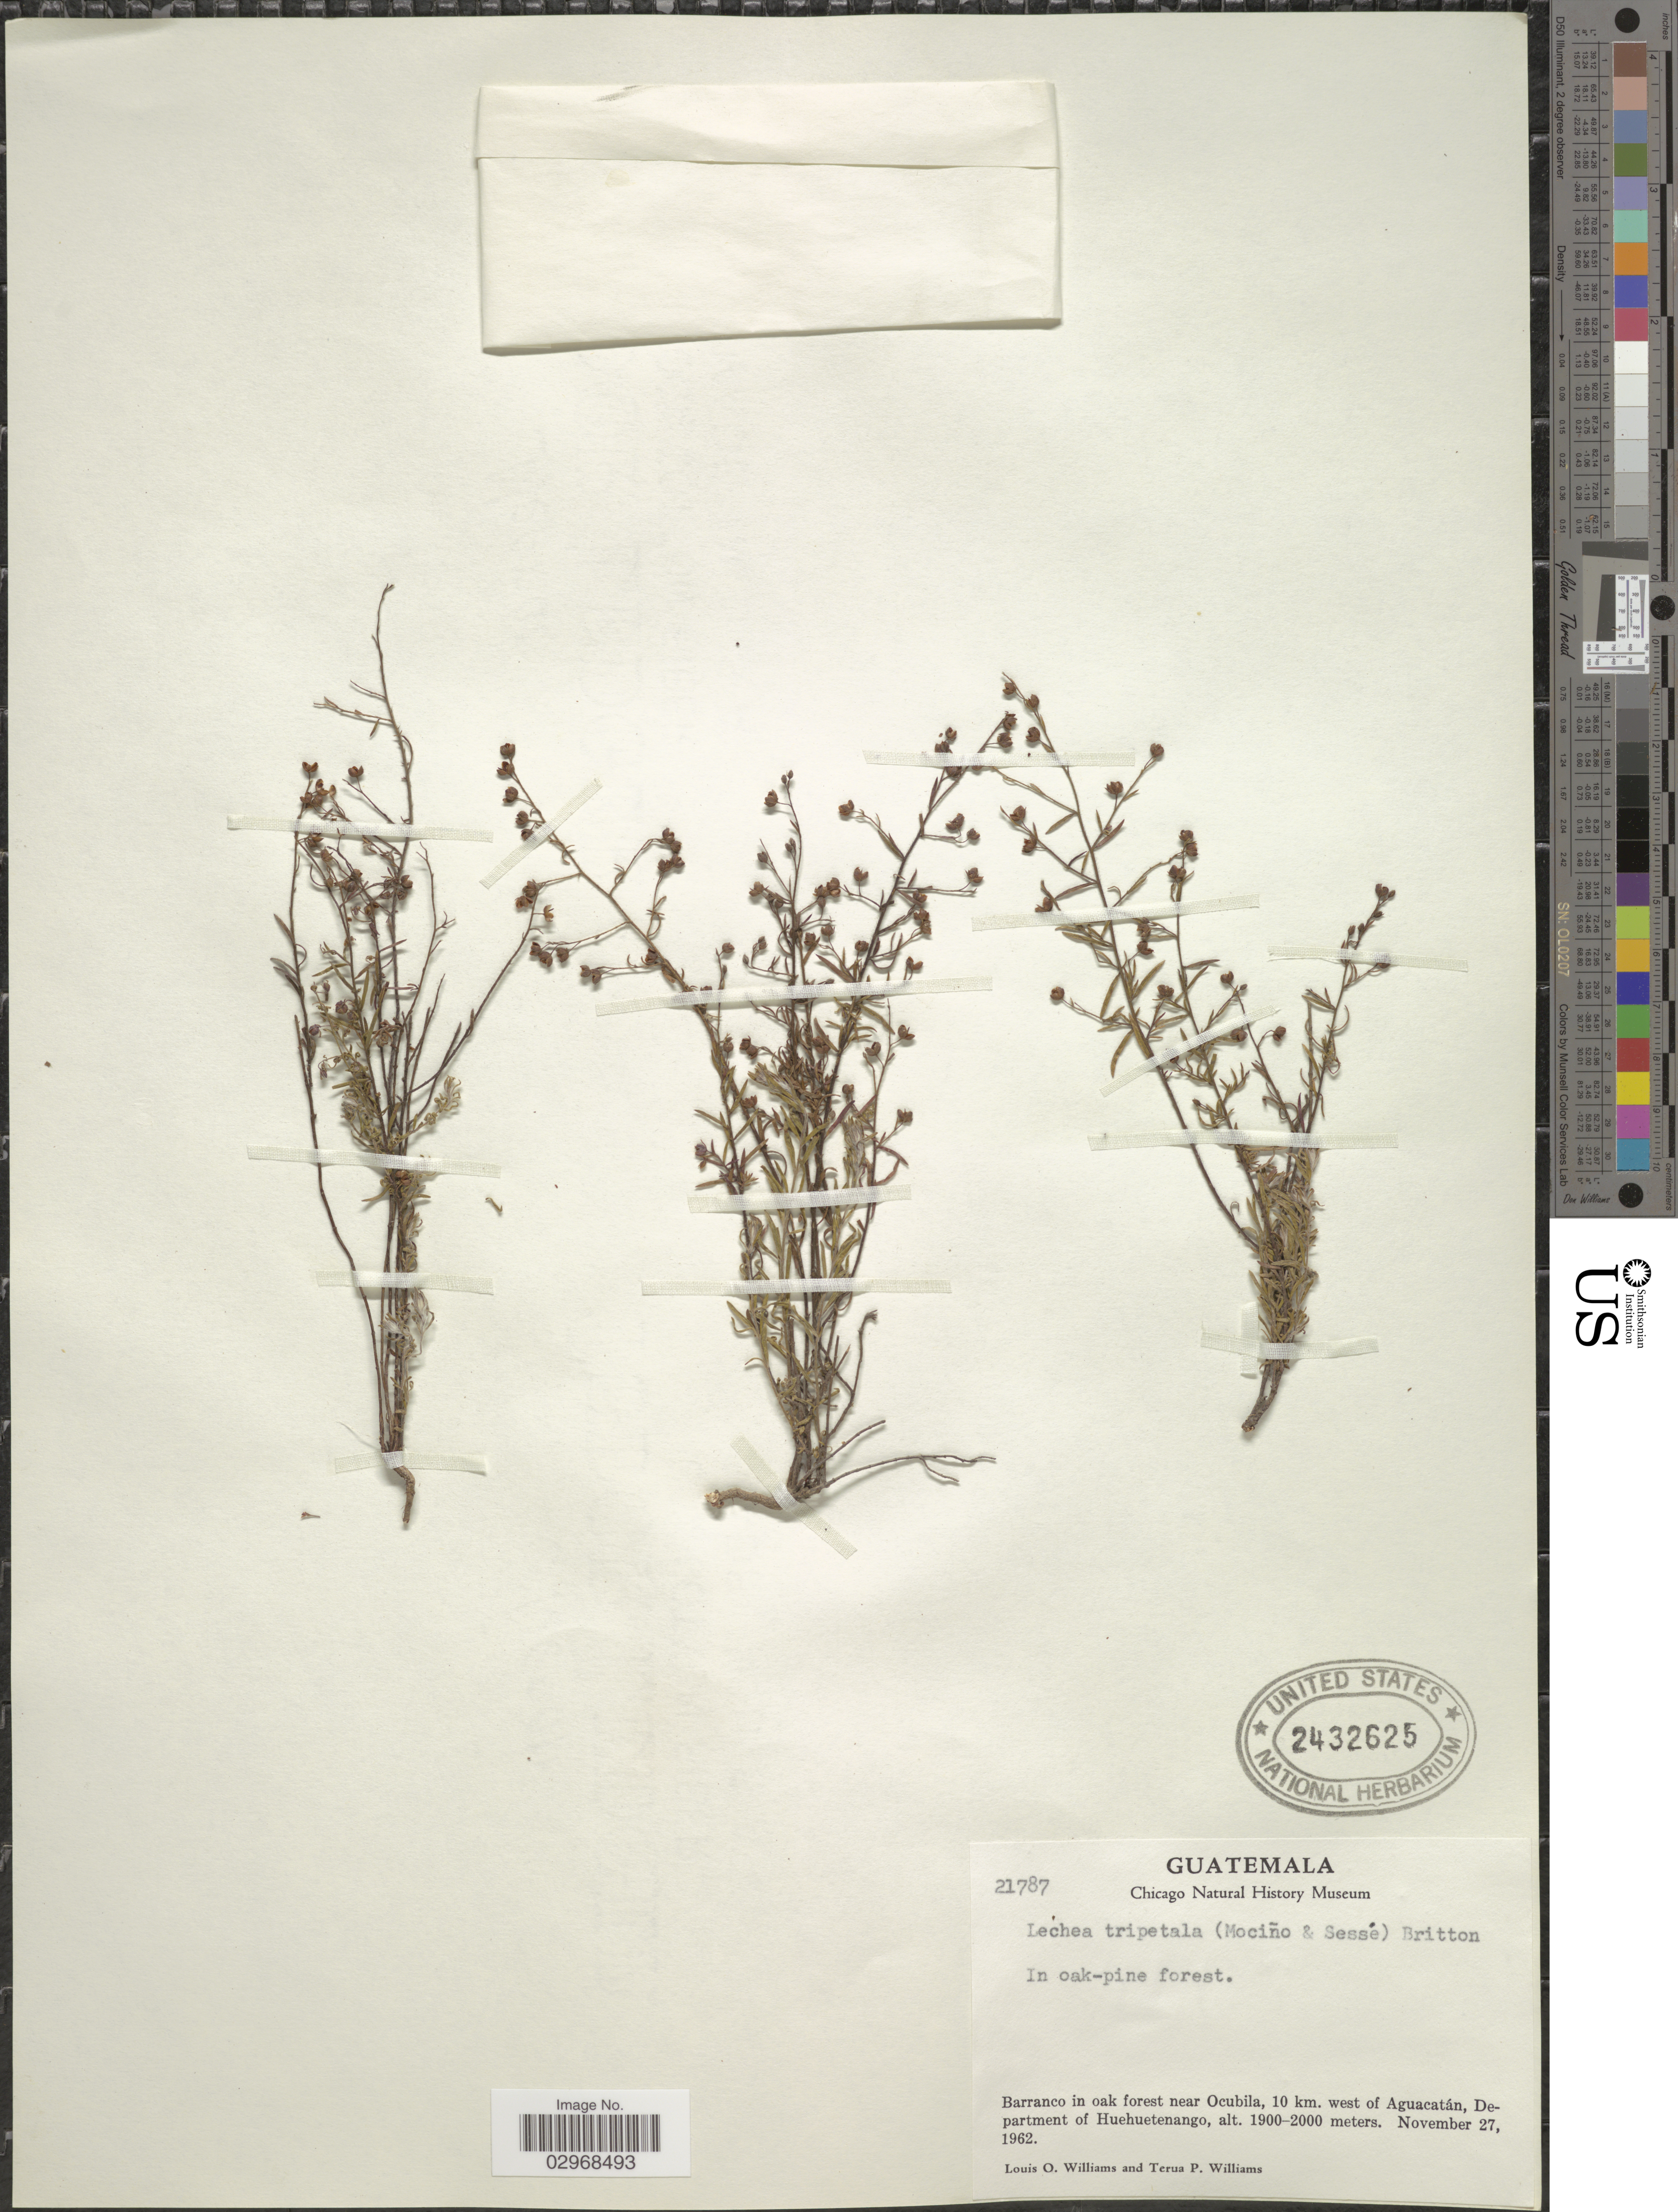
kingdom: Plantae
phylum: Tracheophyta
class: Magnoliopsida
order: Malvales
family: Cistaceae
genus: Lechea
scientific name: Lechea tripetala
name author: (Moc. & Sessé ex Dunal) Britton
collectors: L. O. Williams & T. Williams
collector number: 21787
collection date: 1962-11-27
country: Guatemala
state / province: Huehuetenango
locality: Barranco in oak forest near Ocubila, 10 km. west of Aguacatán, Department of Huehuetenango.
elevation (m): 1900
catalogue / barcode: US 2432625